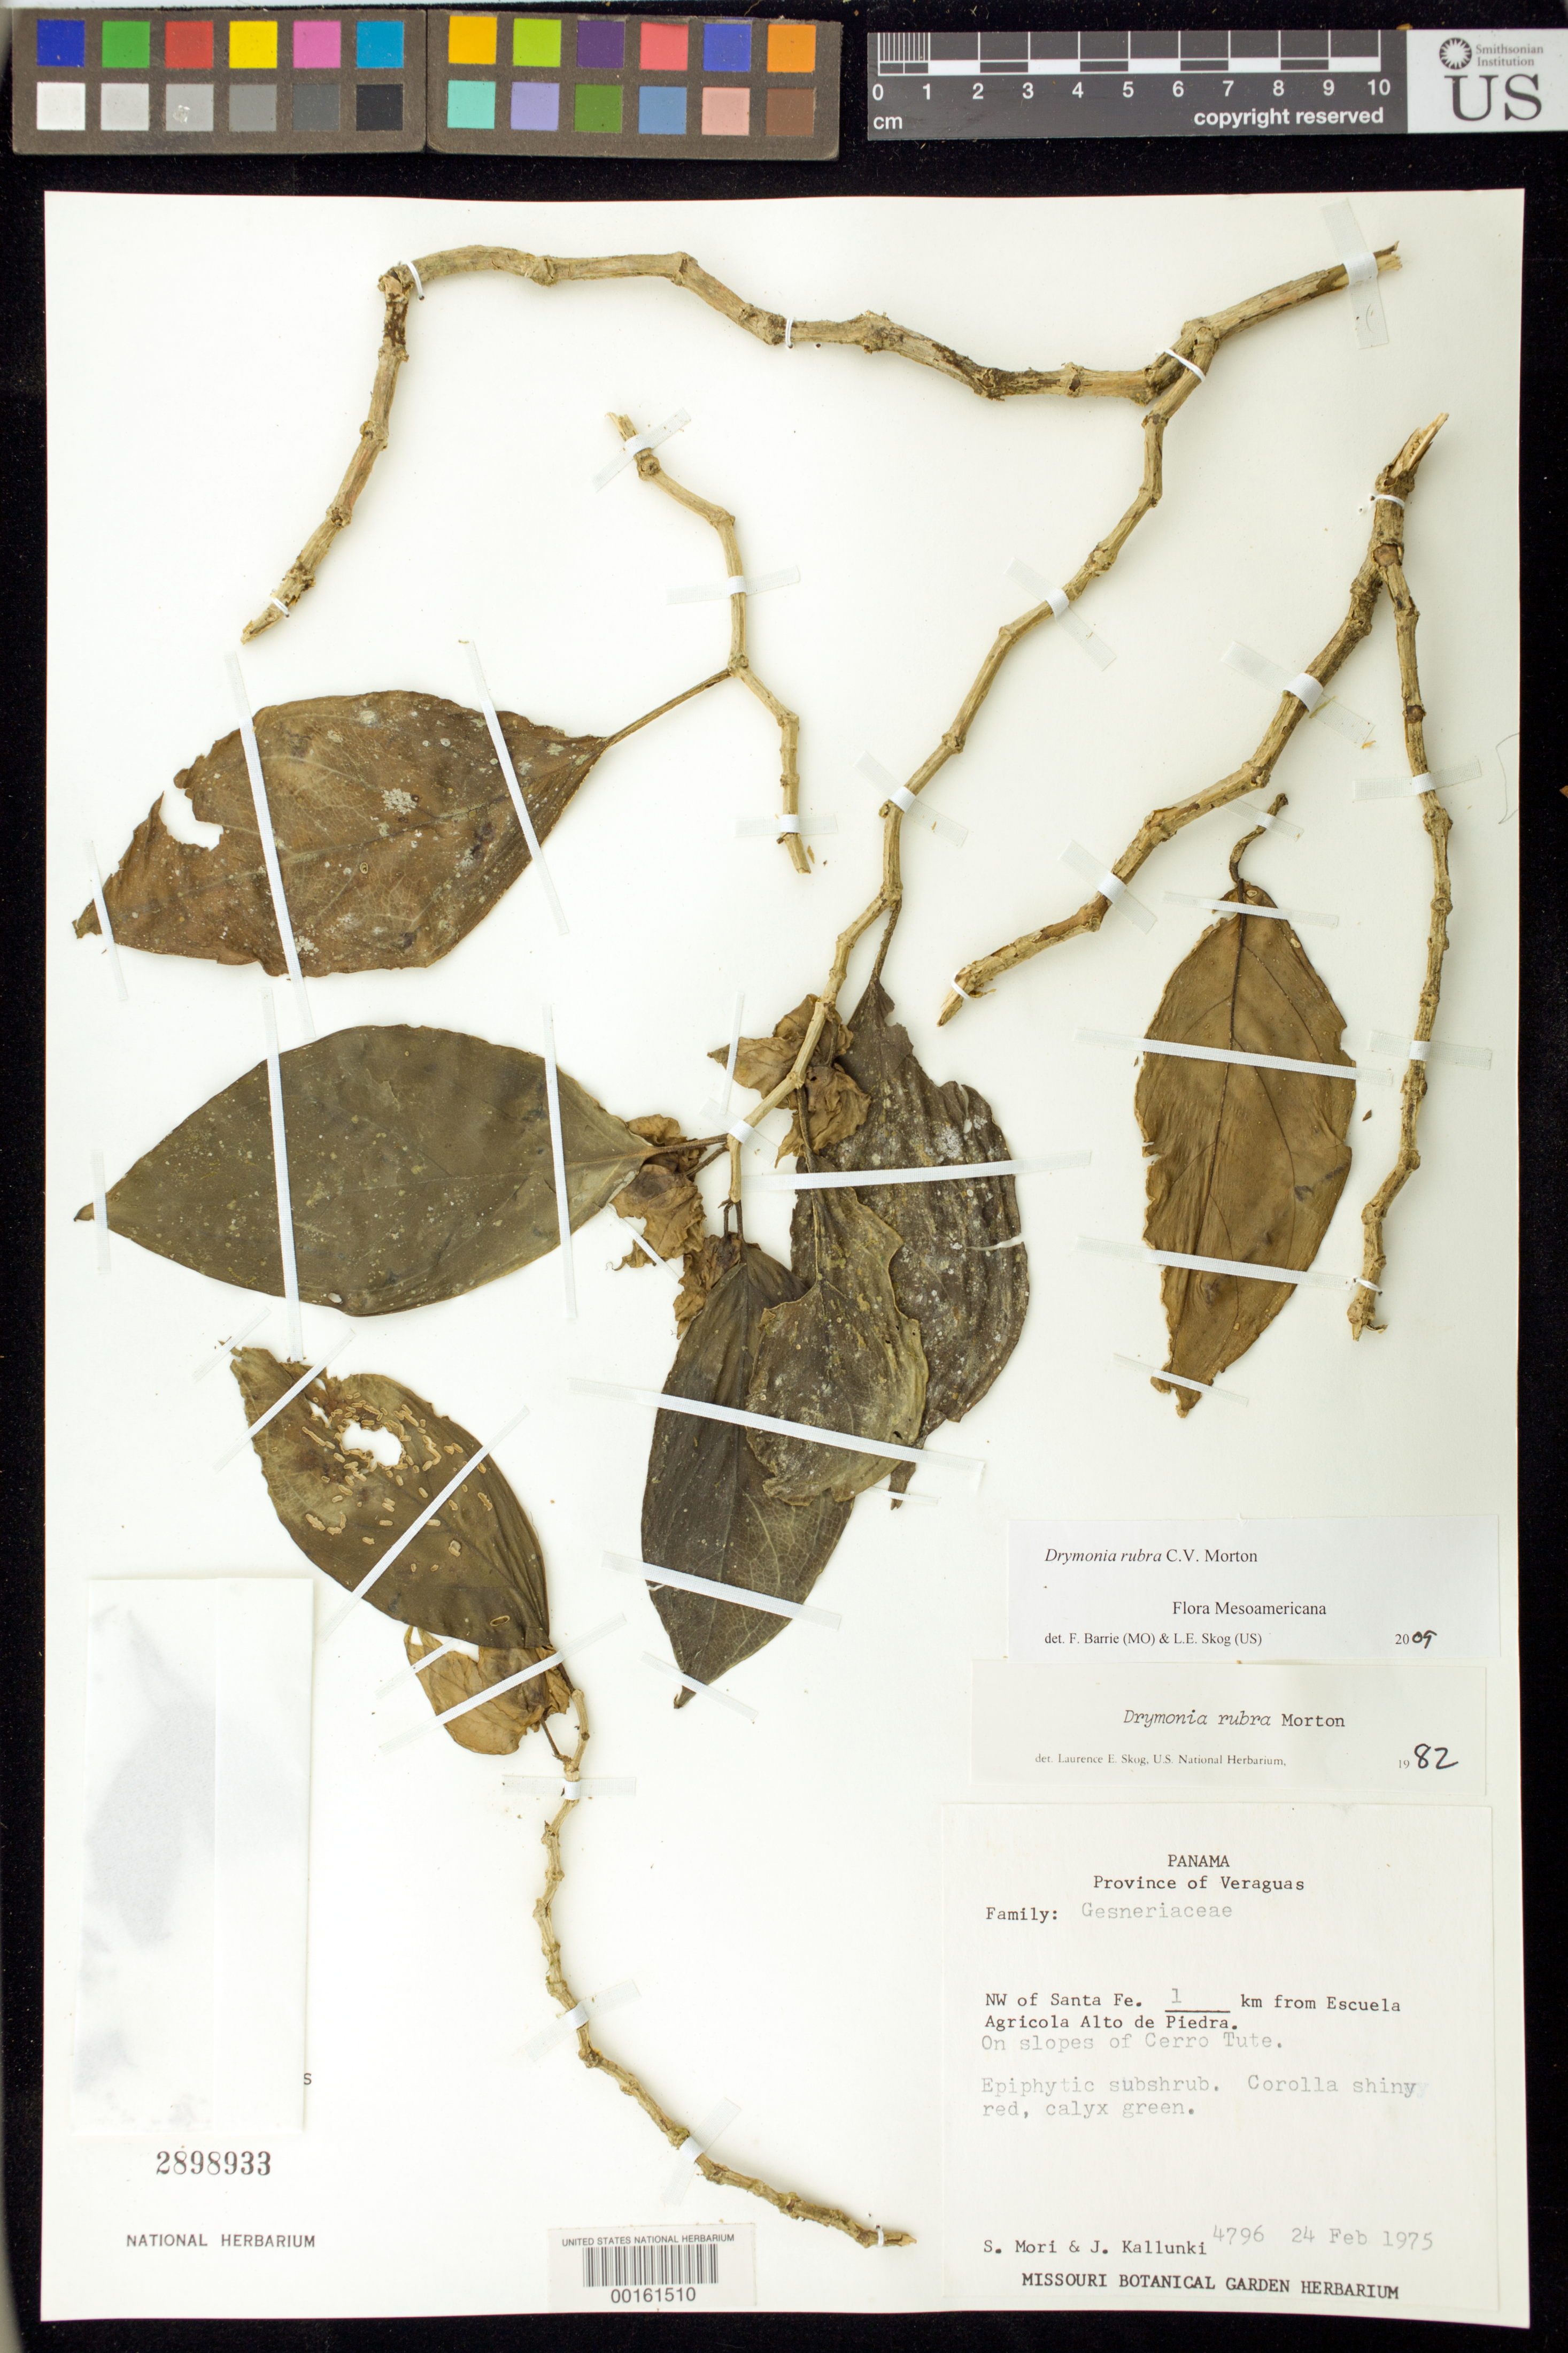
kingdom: Plantae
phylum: Tracheophyta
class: Magnoliopsida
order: Lamiales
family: Gesneriaceae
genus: Drymonia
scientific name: Drymonia rubra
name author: C.V. Morton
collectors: S. Mori & J. Kallunki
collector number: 4796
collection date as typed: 24 Feb 1975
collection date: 1975-02-24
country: Panama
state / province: Veraguas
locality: NW of Santa Fe, 1 km from Escuela Agricola de Piedra, On slopes of Cerro Tute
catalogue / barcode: US 2898933